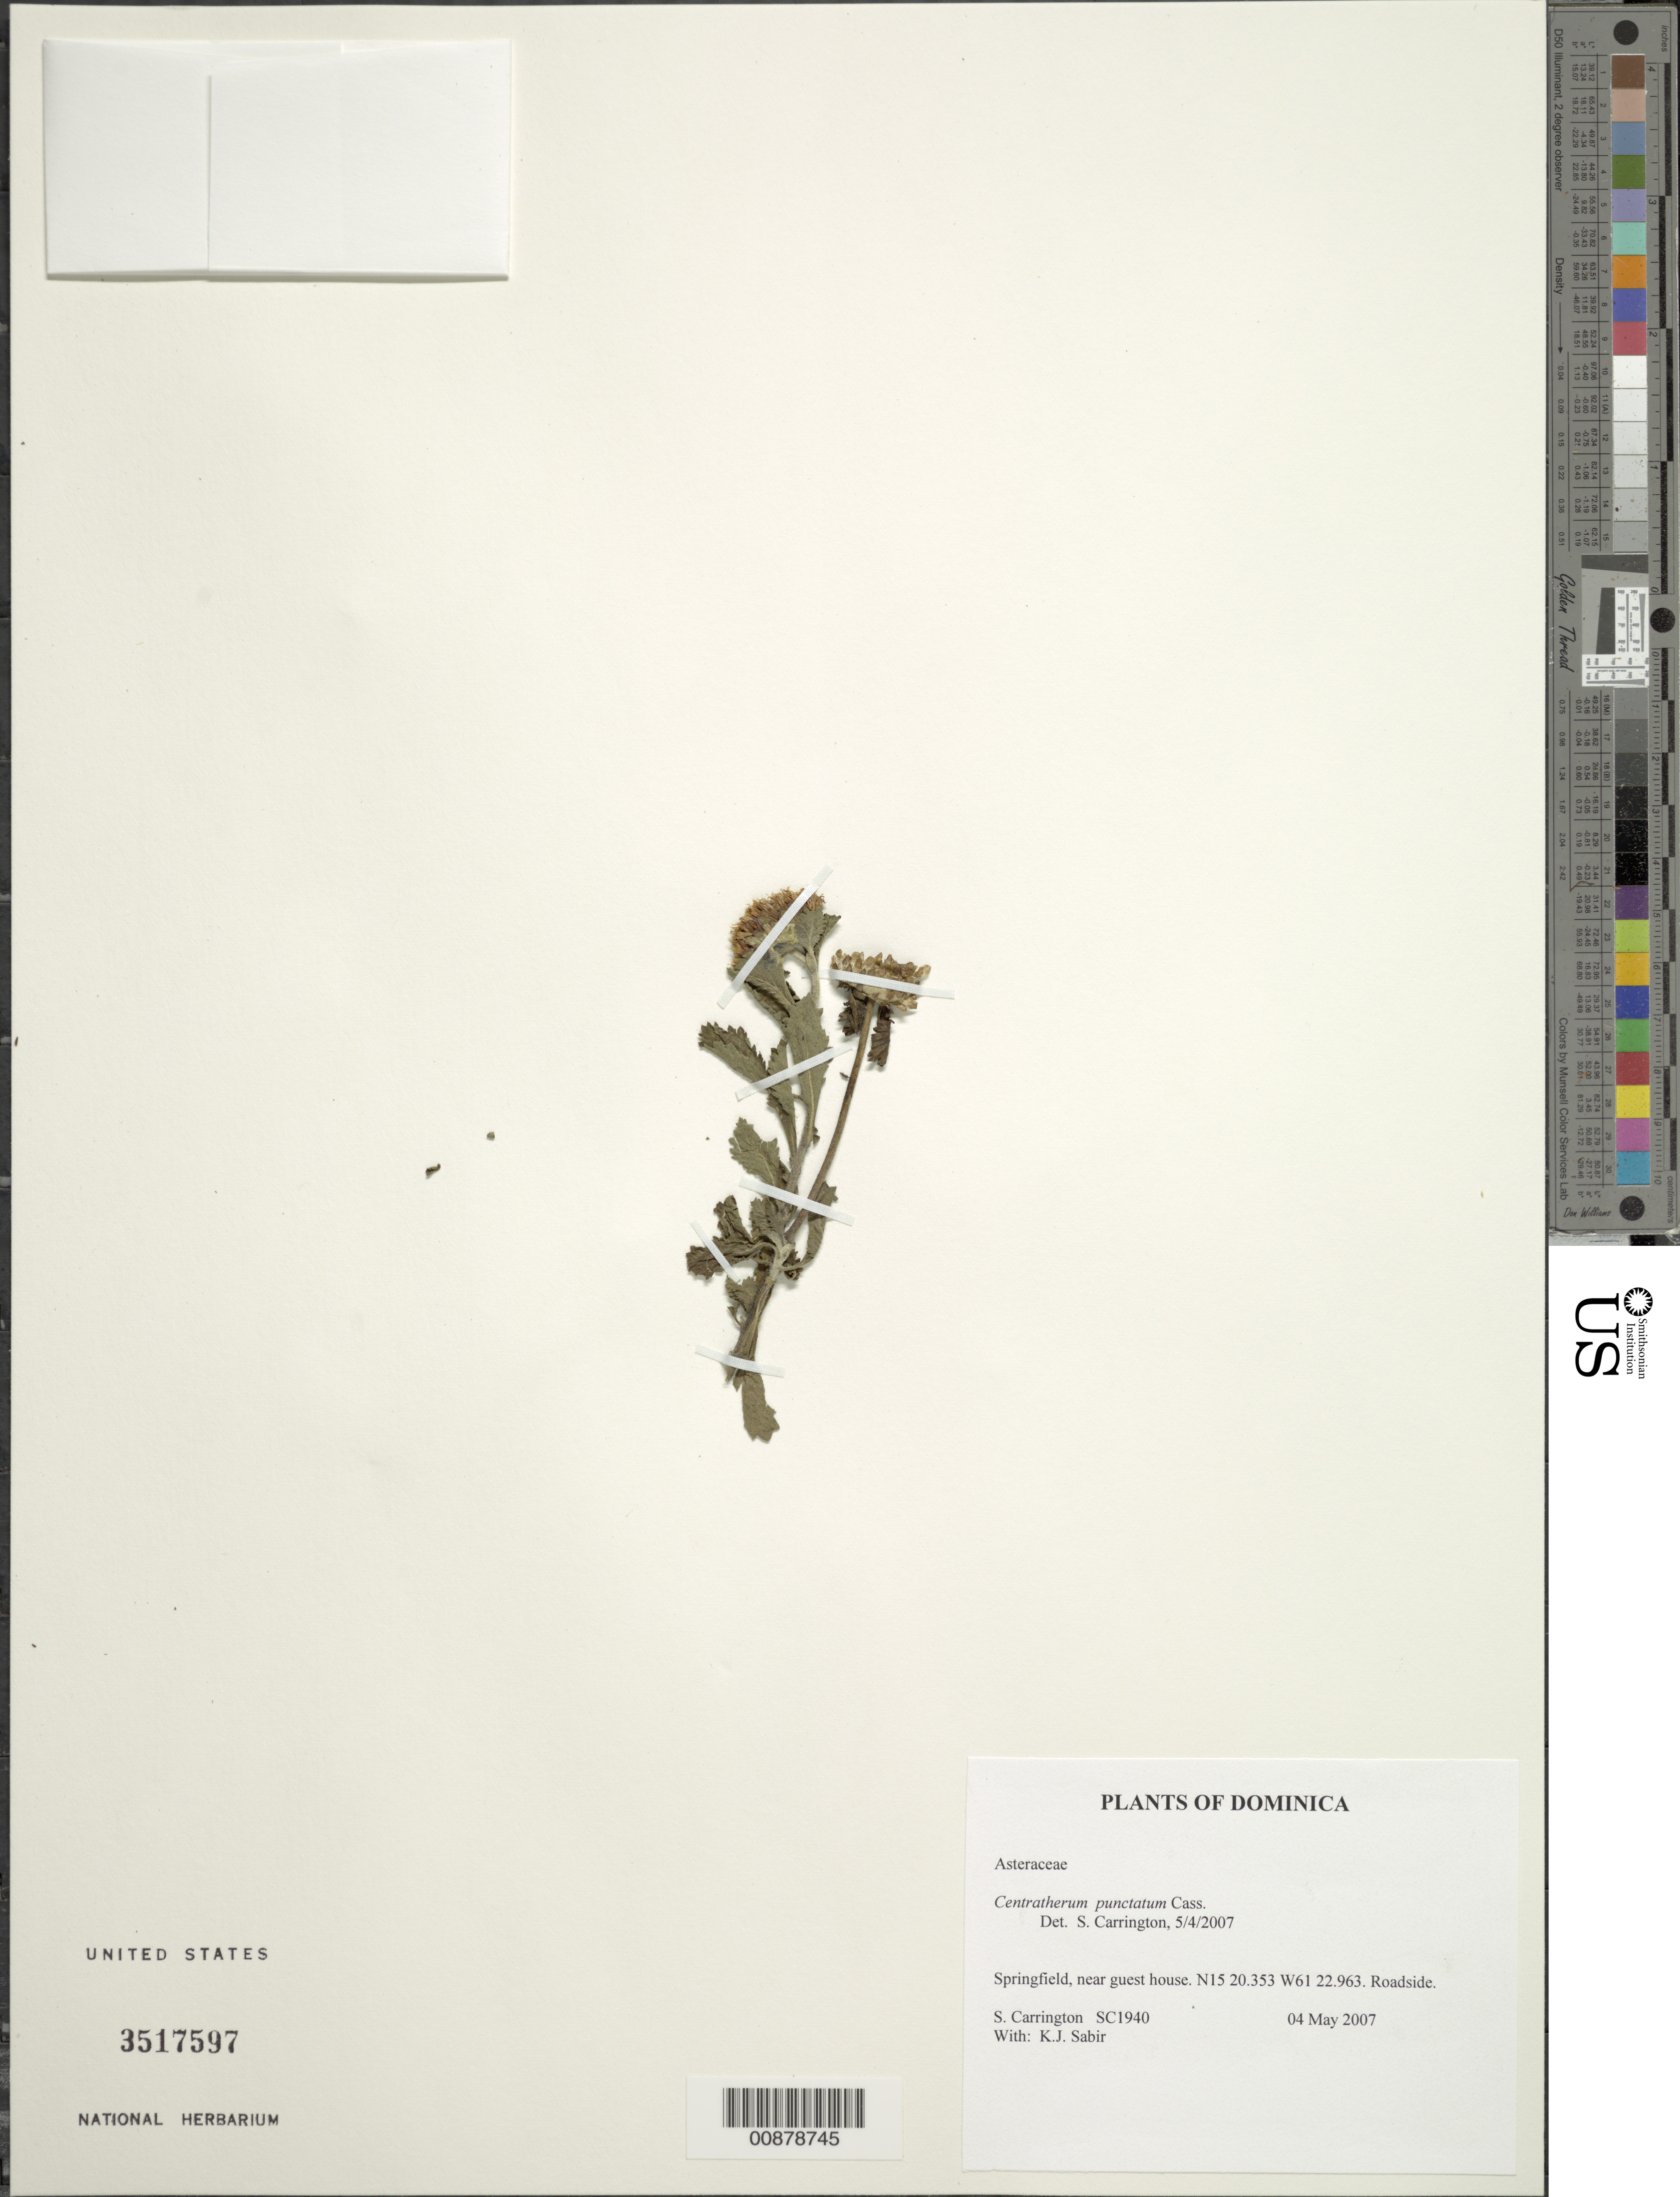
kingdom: Plantae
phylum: Tracheophyta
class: Magnoliopsida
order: Asterales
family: Asteraceae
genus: Centratherum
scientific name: Centratherum punctatum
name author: Cass.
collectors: C. M. S. Carrington & K. Sabir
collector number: SC 1940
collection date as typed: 04 May 2007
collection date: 2007-05-04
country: Dominica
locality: Springfield, near guest house.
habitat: Roadside.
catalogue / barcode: US 3517597